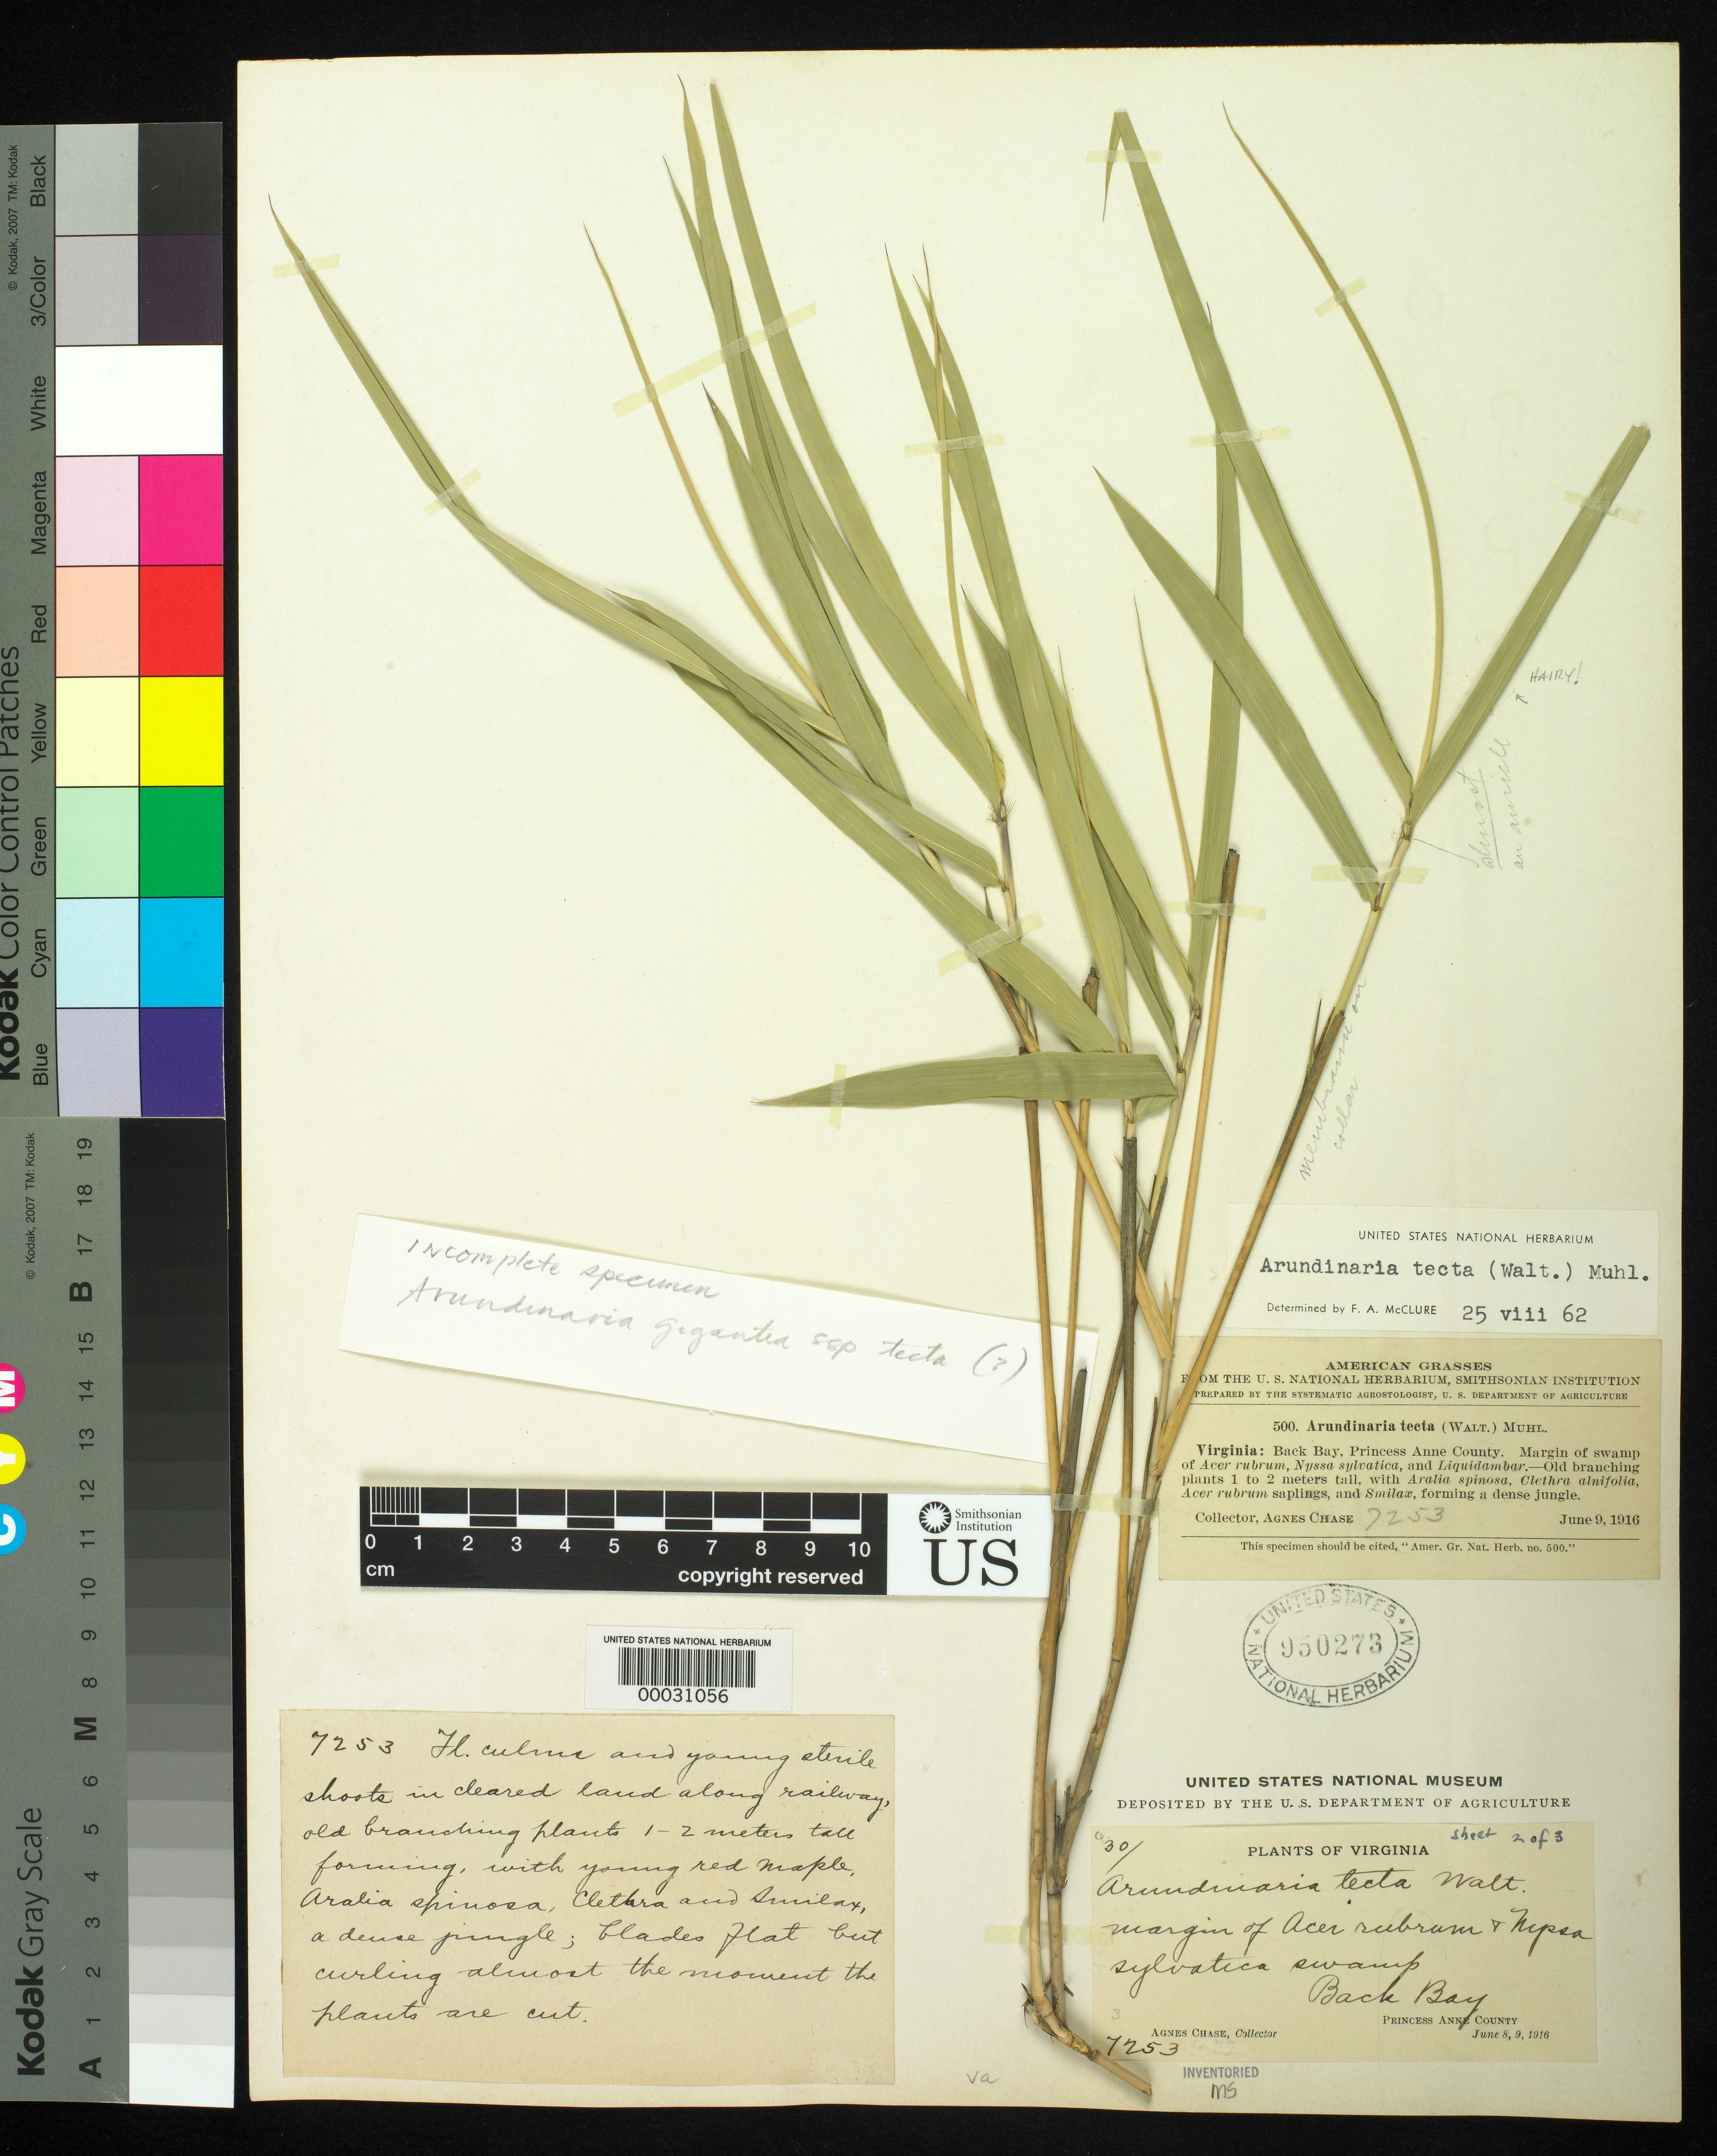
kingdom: Plantae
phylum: Tracheophyta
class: Liliopsida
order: Poales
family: Poaceae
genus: Arundinaria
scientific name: Arundinaria tecta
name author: (Walter) Muhl.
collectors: A. Chase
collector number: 7253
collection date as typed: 08 Jun 1916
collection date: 1916-06-08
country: United States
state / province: Virginia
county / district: City of Virginia Beach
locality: Black Bay, Princess Anne county. [City of Virginia Beach = Princess Anne County (extinct), in part.]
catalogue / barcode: US 950273